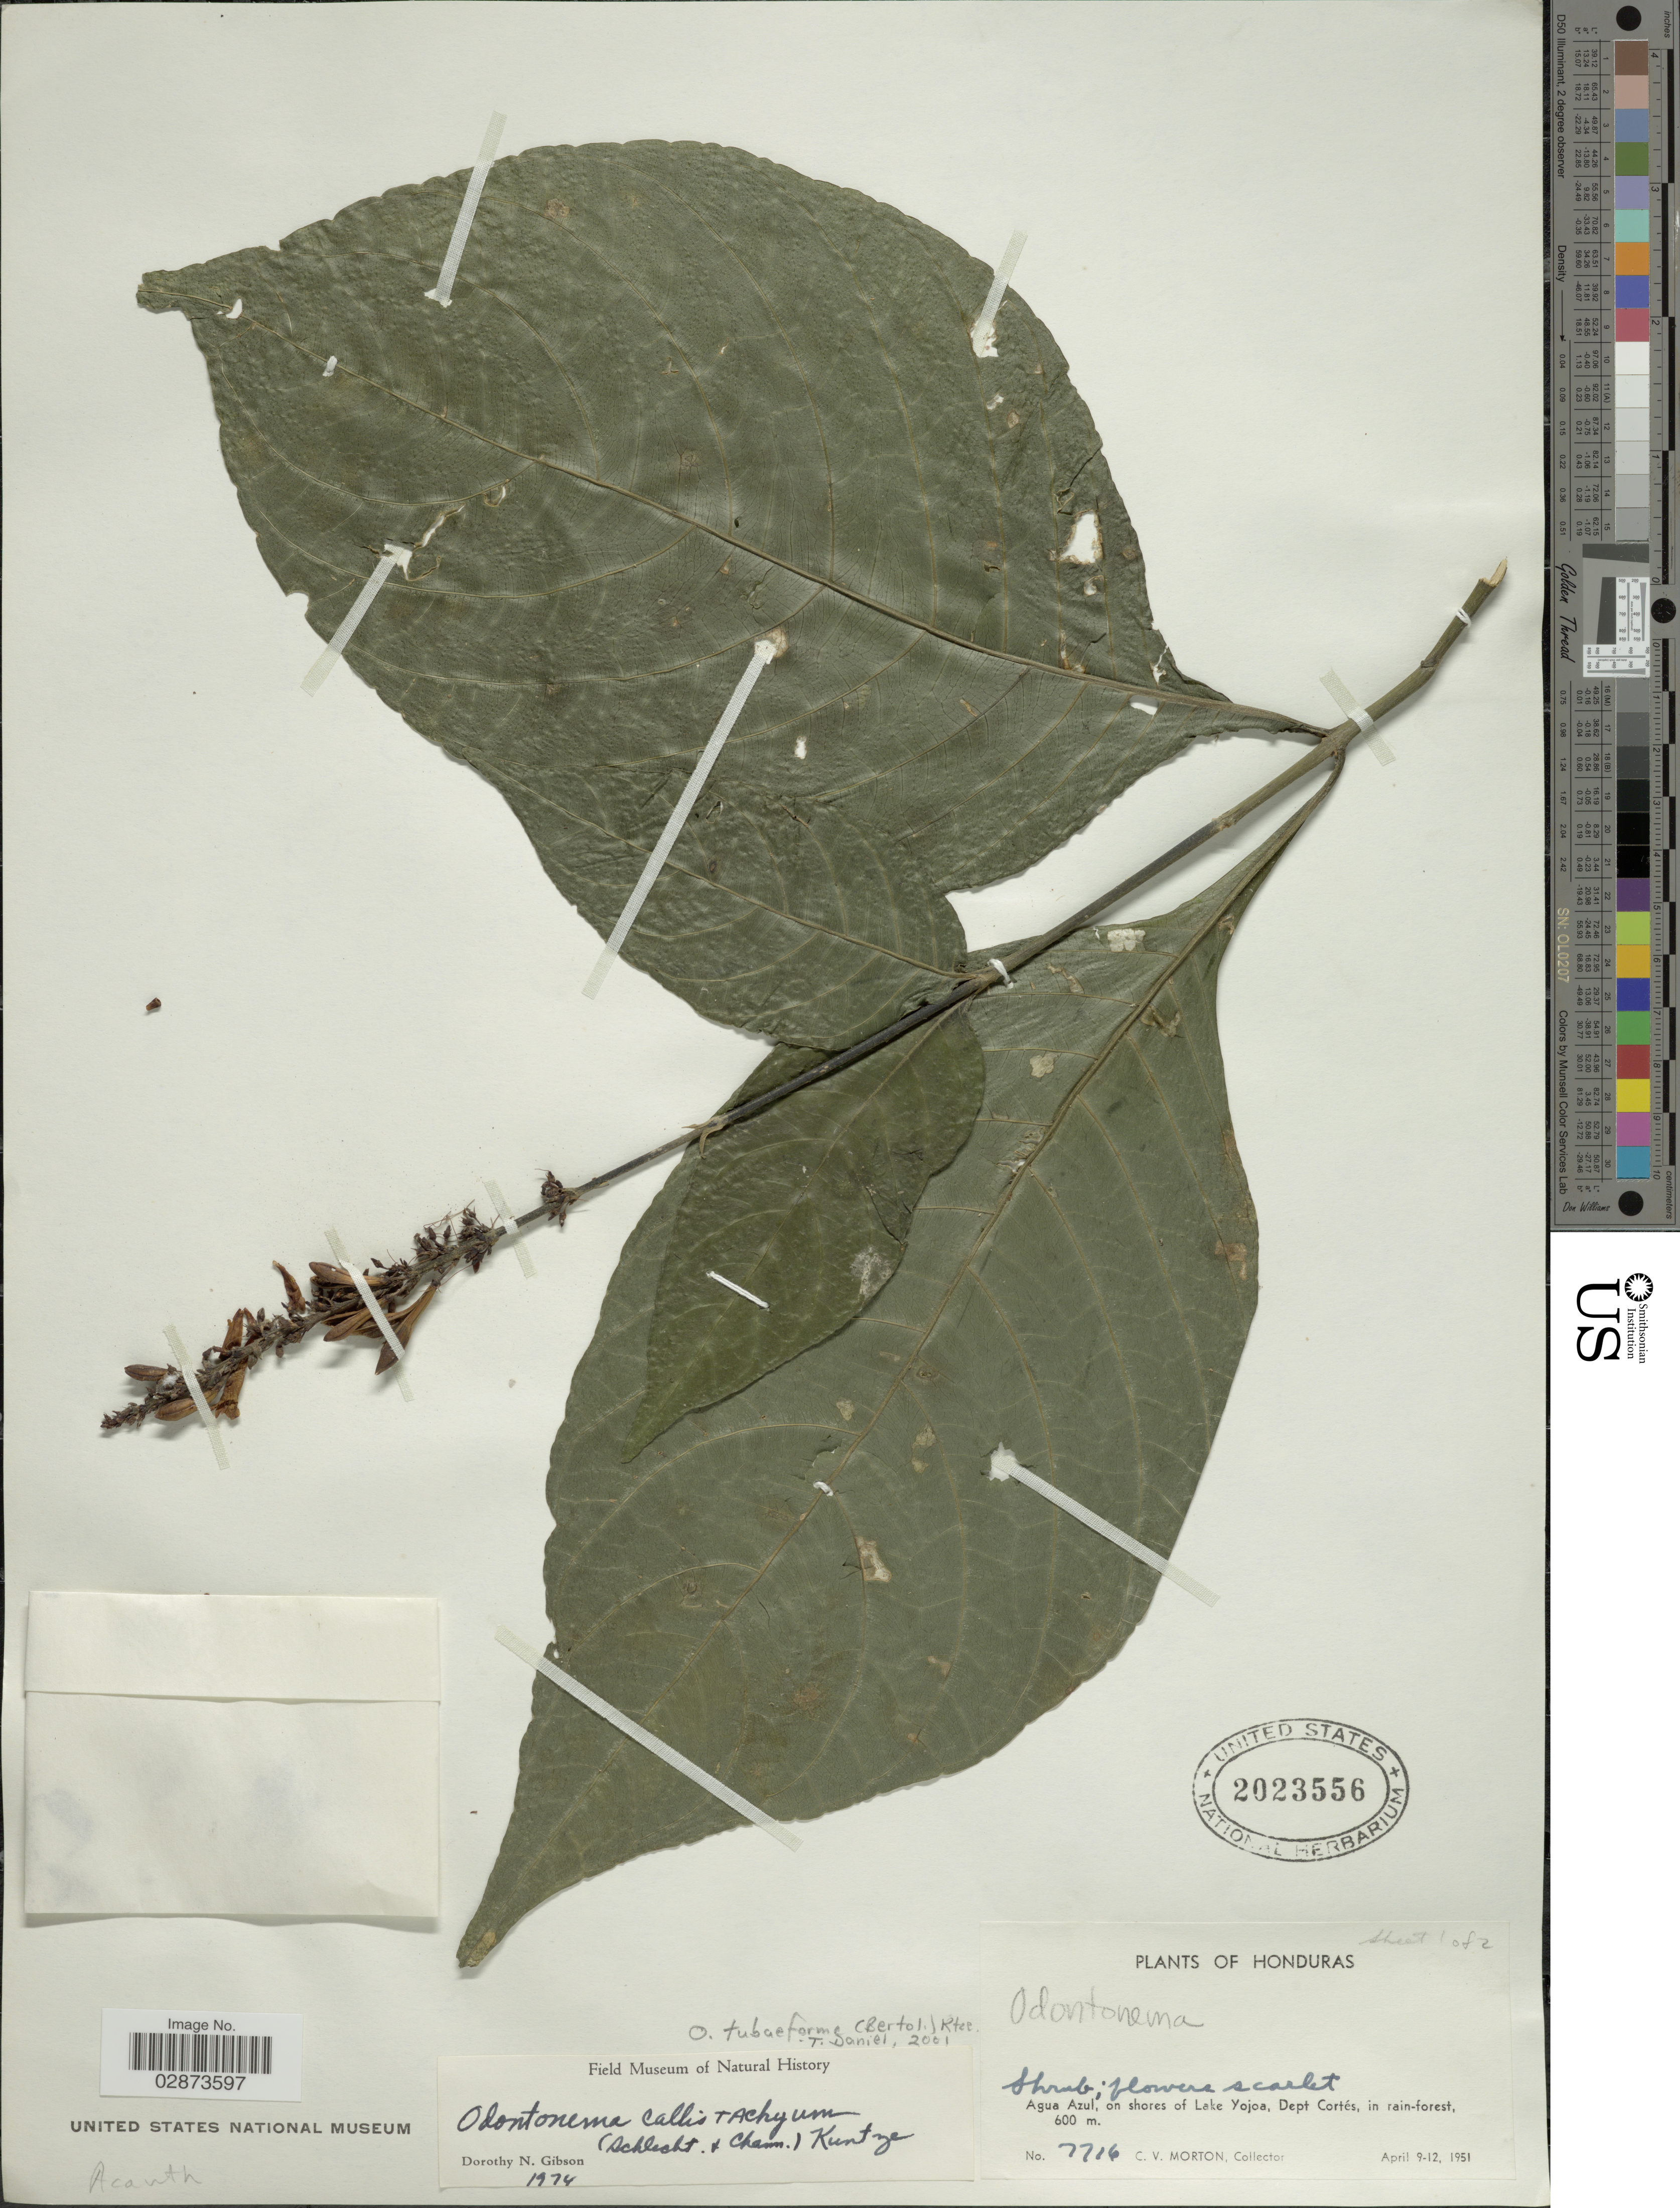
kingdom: Plantae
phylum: Tracheophyta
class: Magnoliopsida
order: Lamiales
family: Acanthaceae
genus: Odontonema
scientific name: Odontonema tubaeforme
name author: (Bertol.) Kuntze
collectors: C. V. Morton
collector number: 7716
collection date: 1951-04-09/1951-04-12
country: Honduras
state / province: Cortés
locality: Agua Azul, on shores of Lake Yojoa, Dept. Cortés.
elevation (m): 600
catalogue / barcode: US 2023556